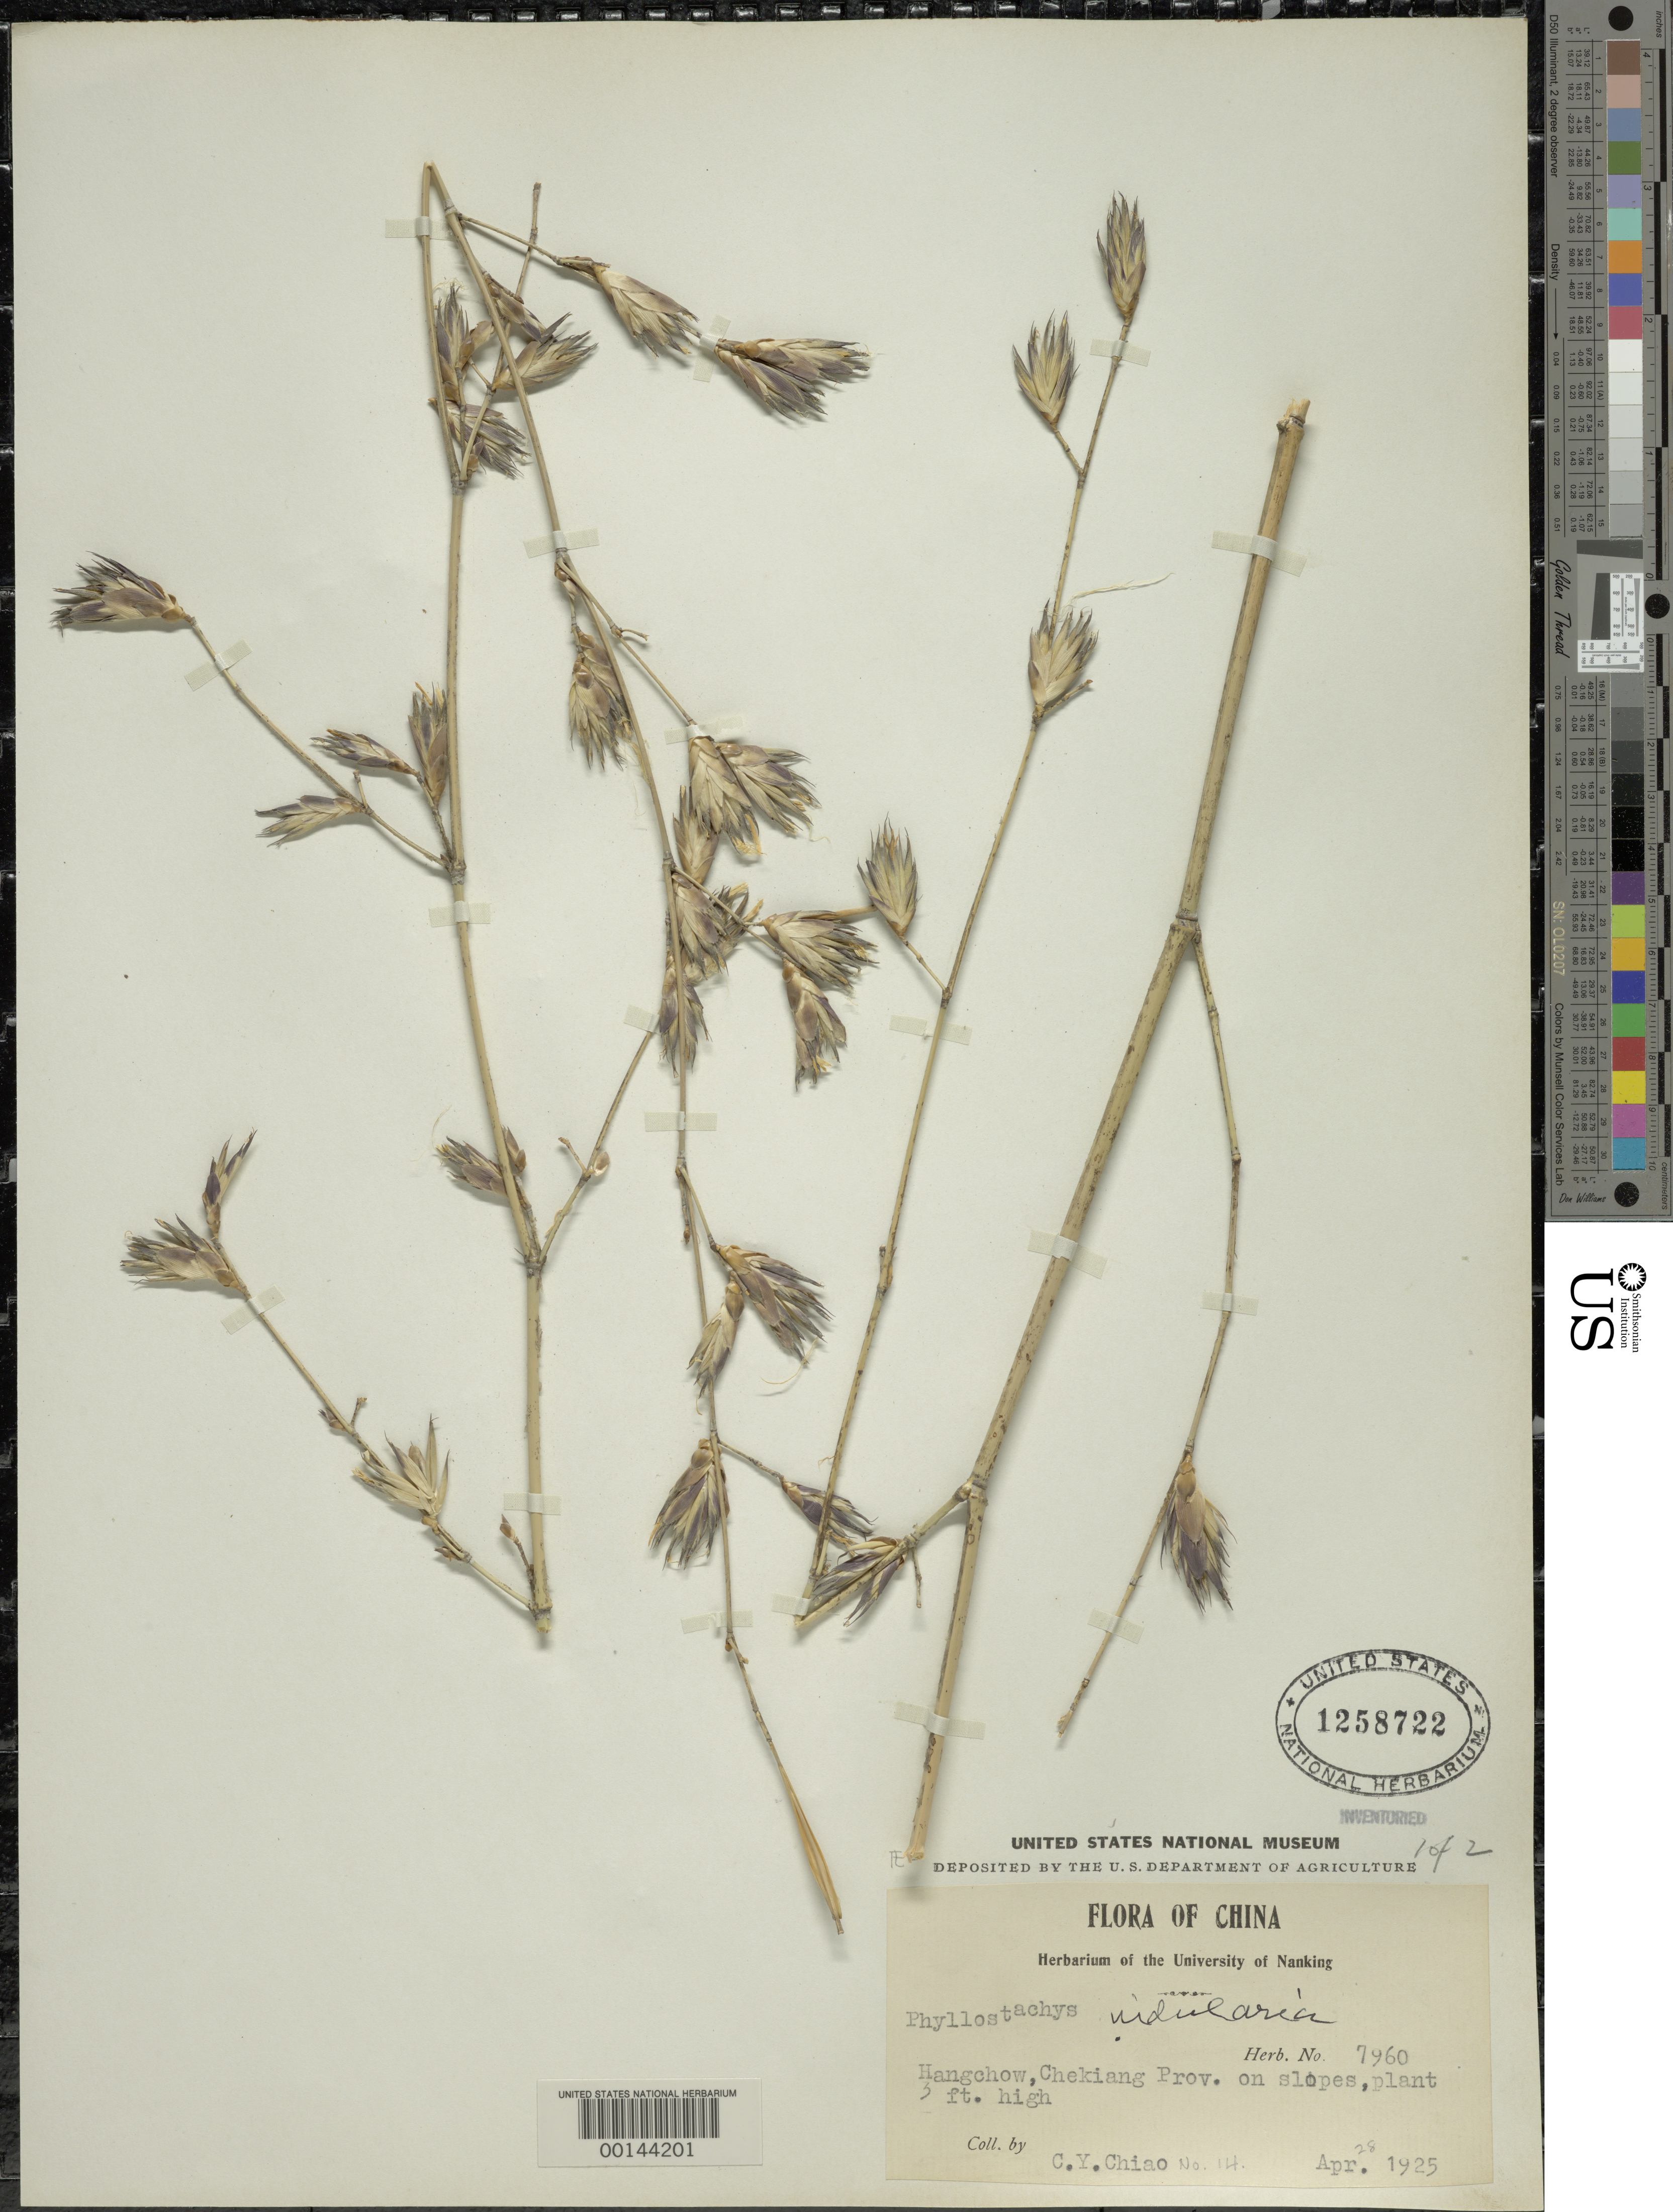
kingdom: Plantae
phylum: Tracheophyta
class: Liliopsida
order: Poales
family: Poaceae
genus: Phyllostachys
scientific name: Phyllostachys sp.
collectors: C. Y. Chiao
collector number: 14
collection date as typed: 28 Apr 1925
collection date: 1925-04-28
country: China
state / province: Zhejiang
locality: Hangchow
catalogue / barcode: US 1258722